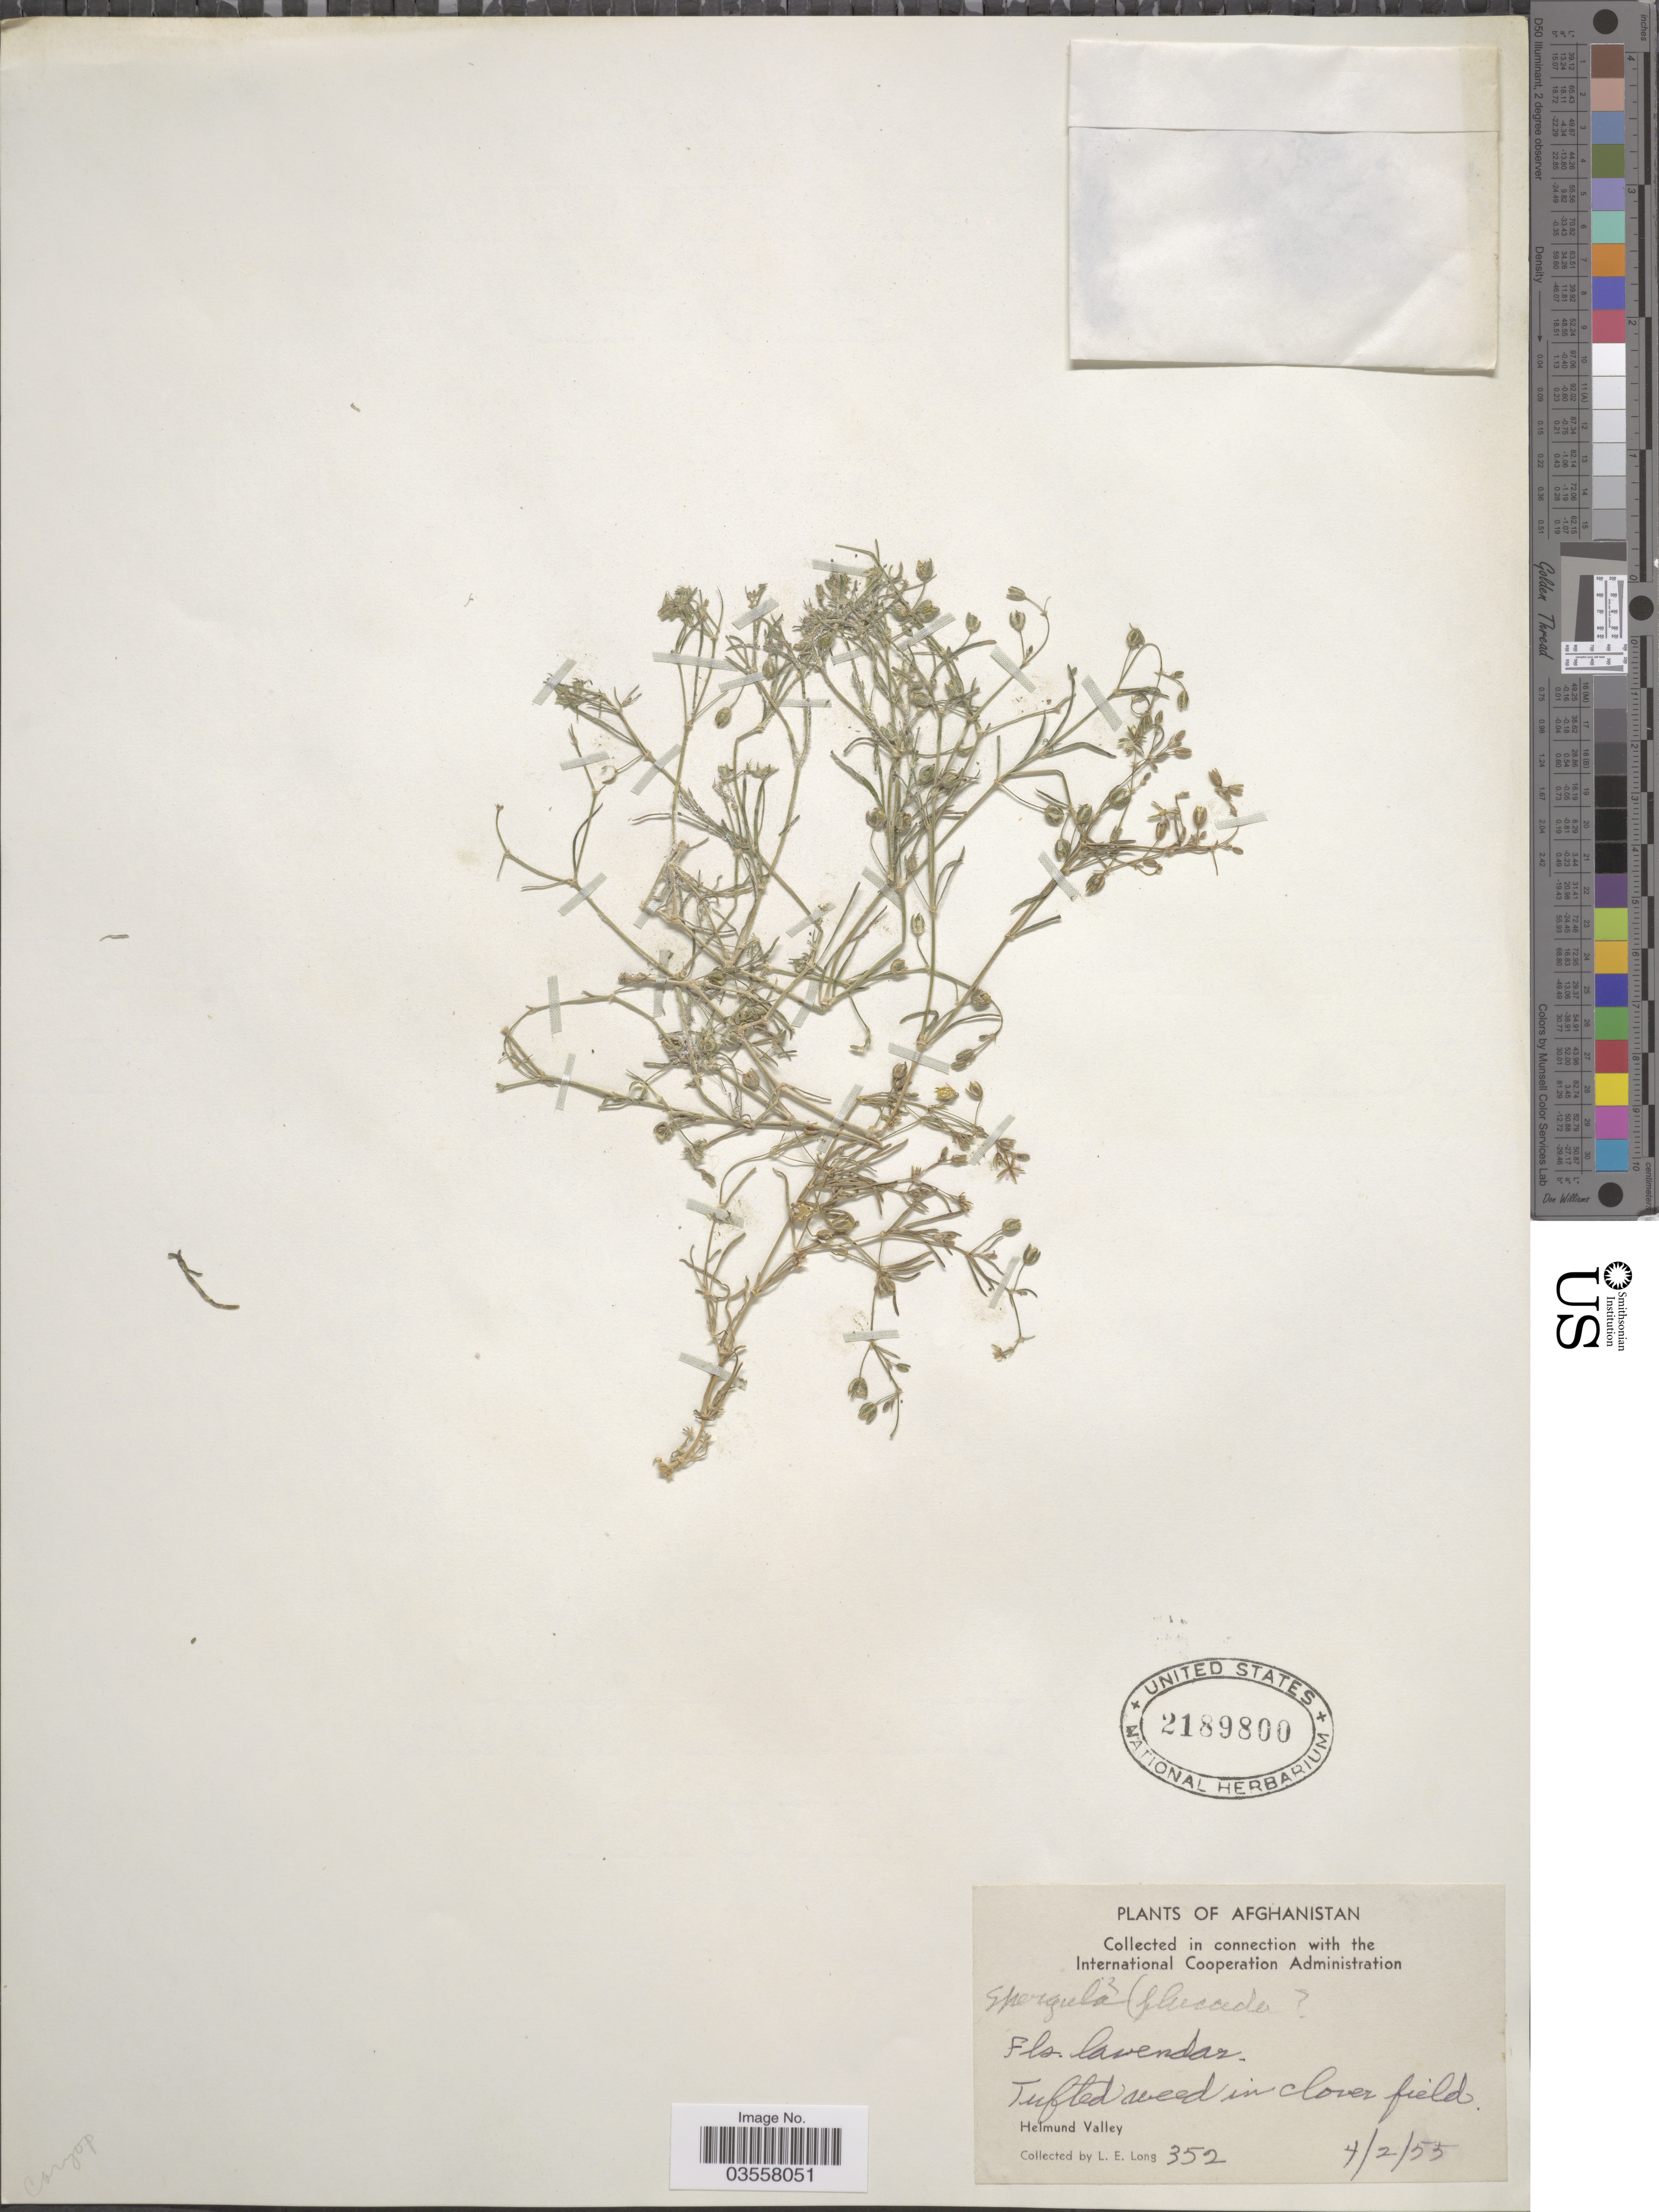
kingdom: Plantae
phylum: Tracheophyta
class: Magnoliopsida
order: Caryophyllales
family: Caryophyllaceae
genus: Spergula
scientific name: Spergula sp.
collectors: L. E. Long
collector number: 352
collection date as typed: Transcribed d/m/y: 4/2/55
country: Afghanistan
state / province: Helmand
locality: Helmund Valley.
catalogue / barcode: US 2189800